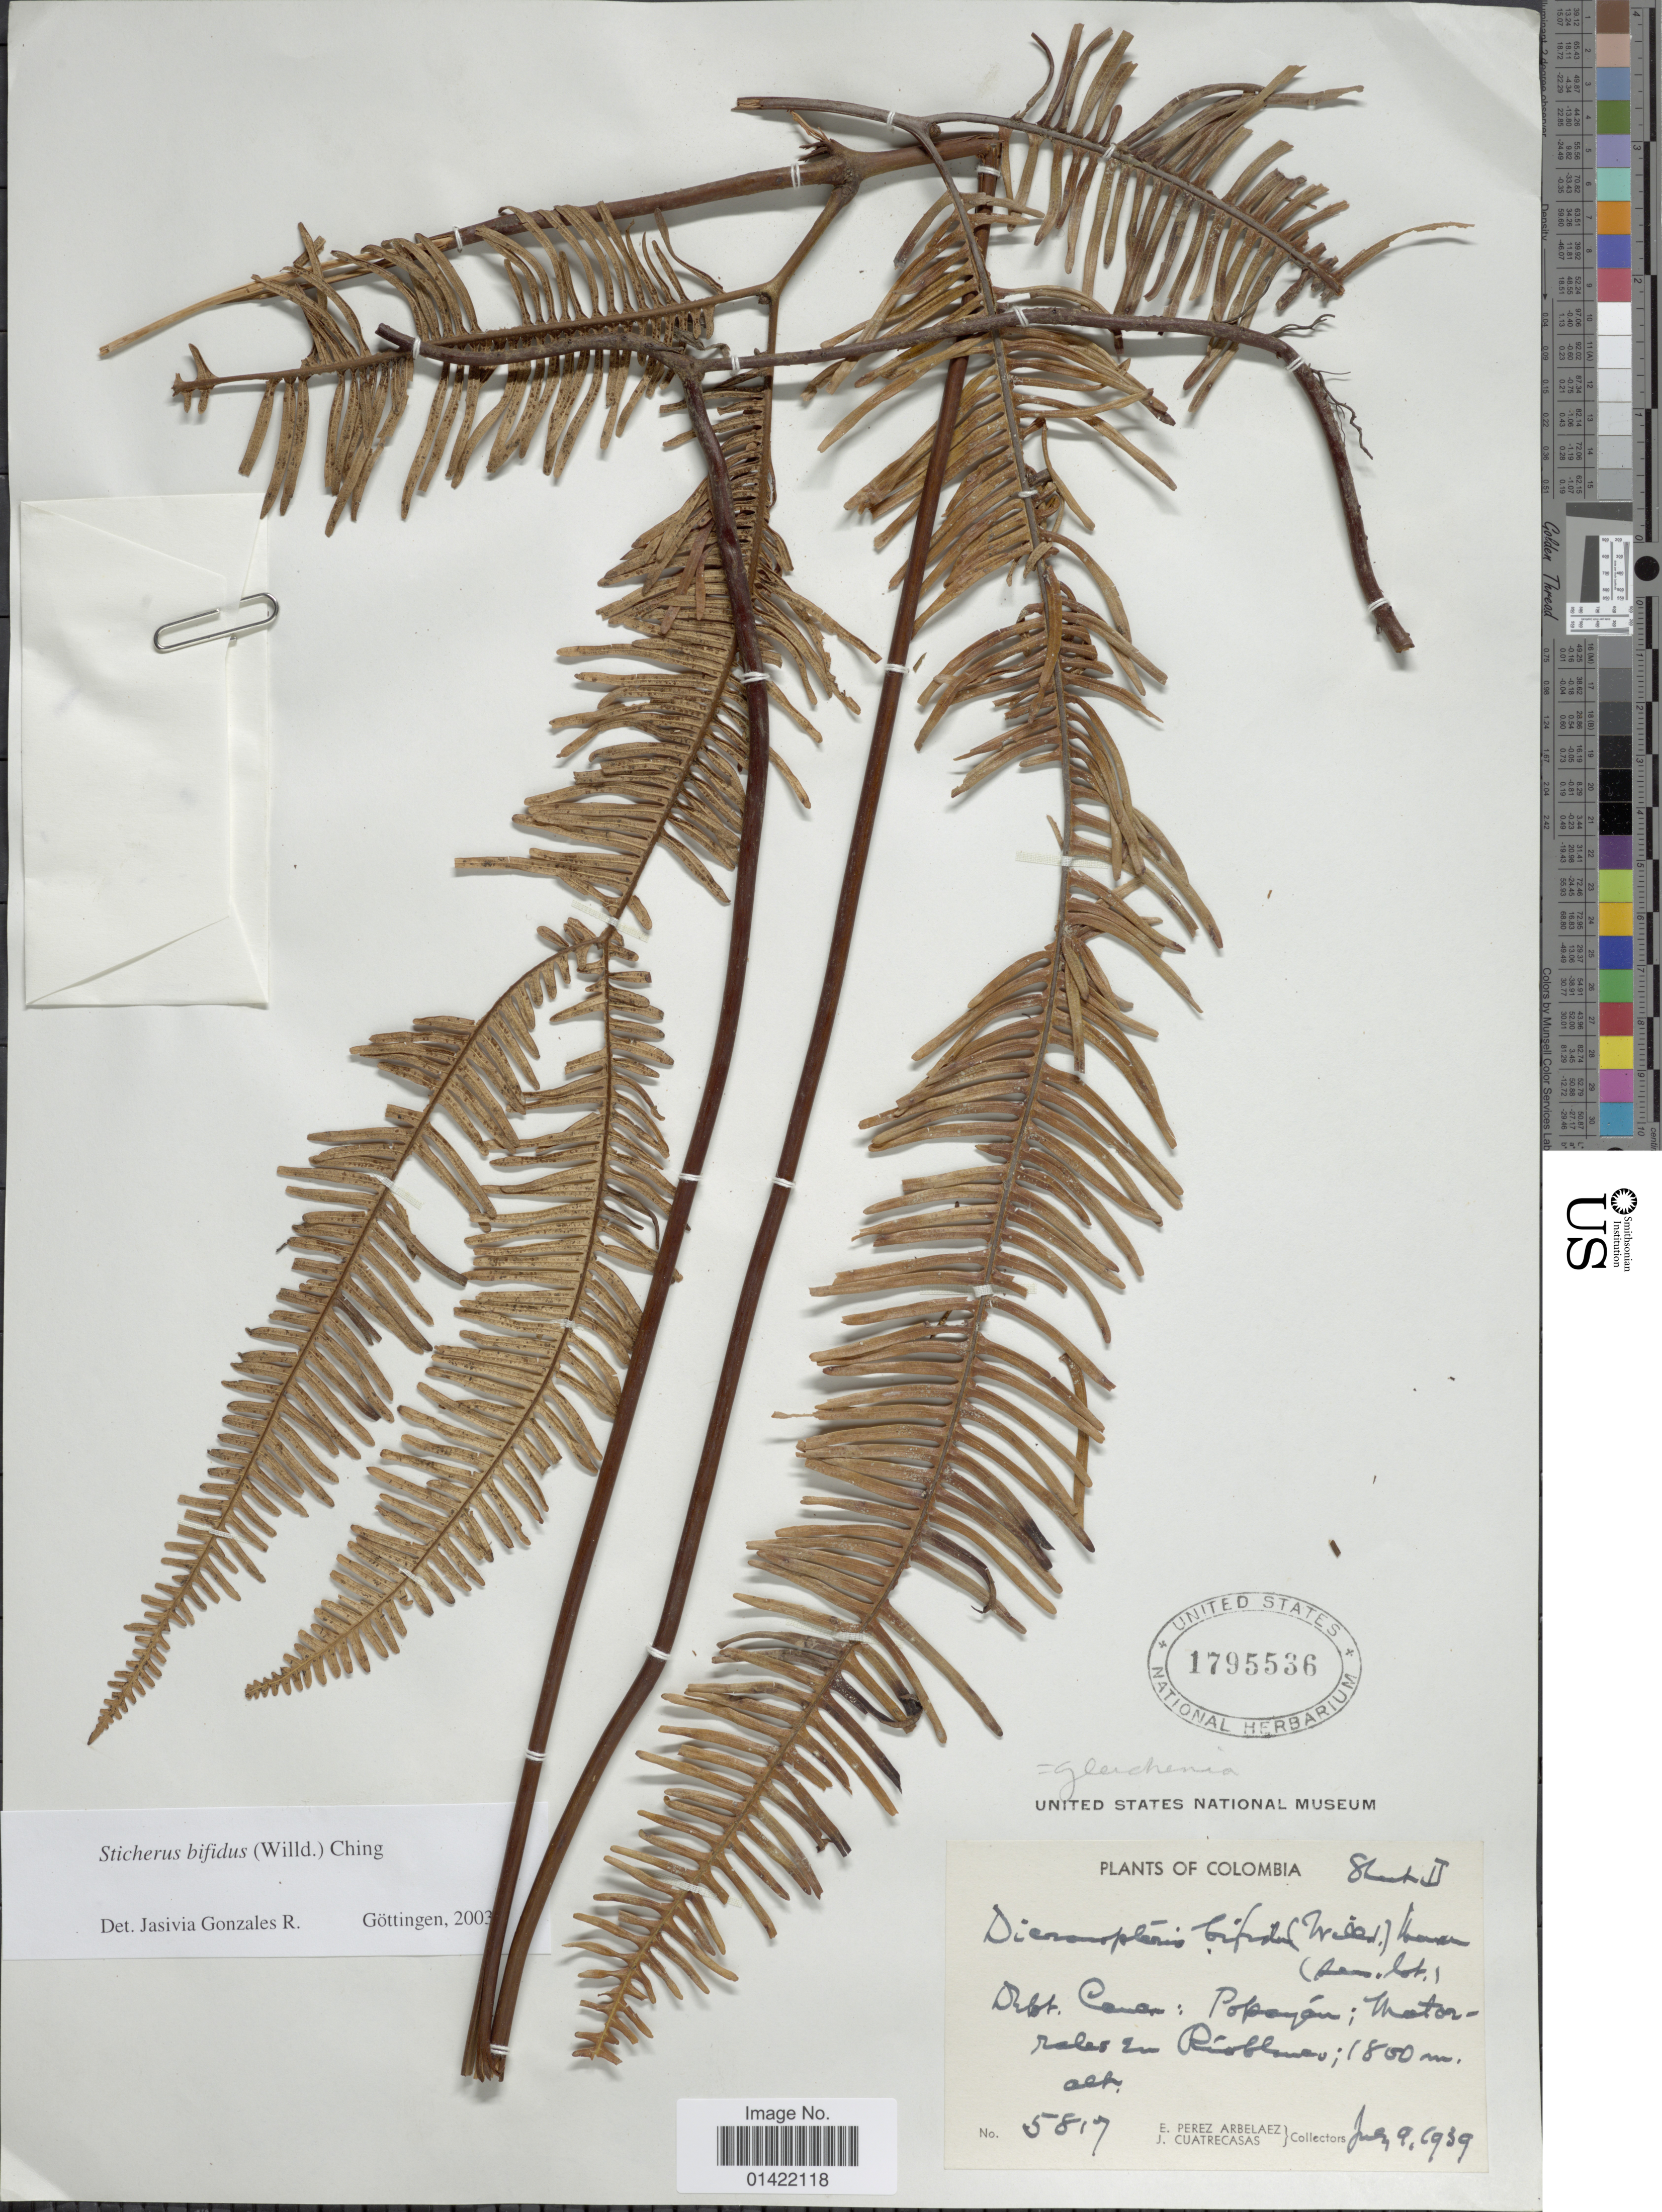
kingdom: Plantae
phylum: Tracheophyta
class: Polypodiopsida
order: Gleicheniales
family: Gleicheniaceae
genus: Sticherus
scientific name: Sticherus bifidus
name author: (Willd.) Ching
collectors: E. Pérez Arbeláez & J. Cuatrecasas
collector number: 5817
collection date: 1939-07-09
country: Colombia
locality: Dept. Cauca: Popayan; Matorrales en Rioblanco.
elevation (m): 1800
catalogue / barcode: US 1795536